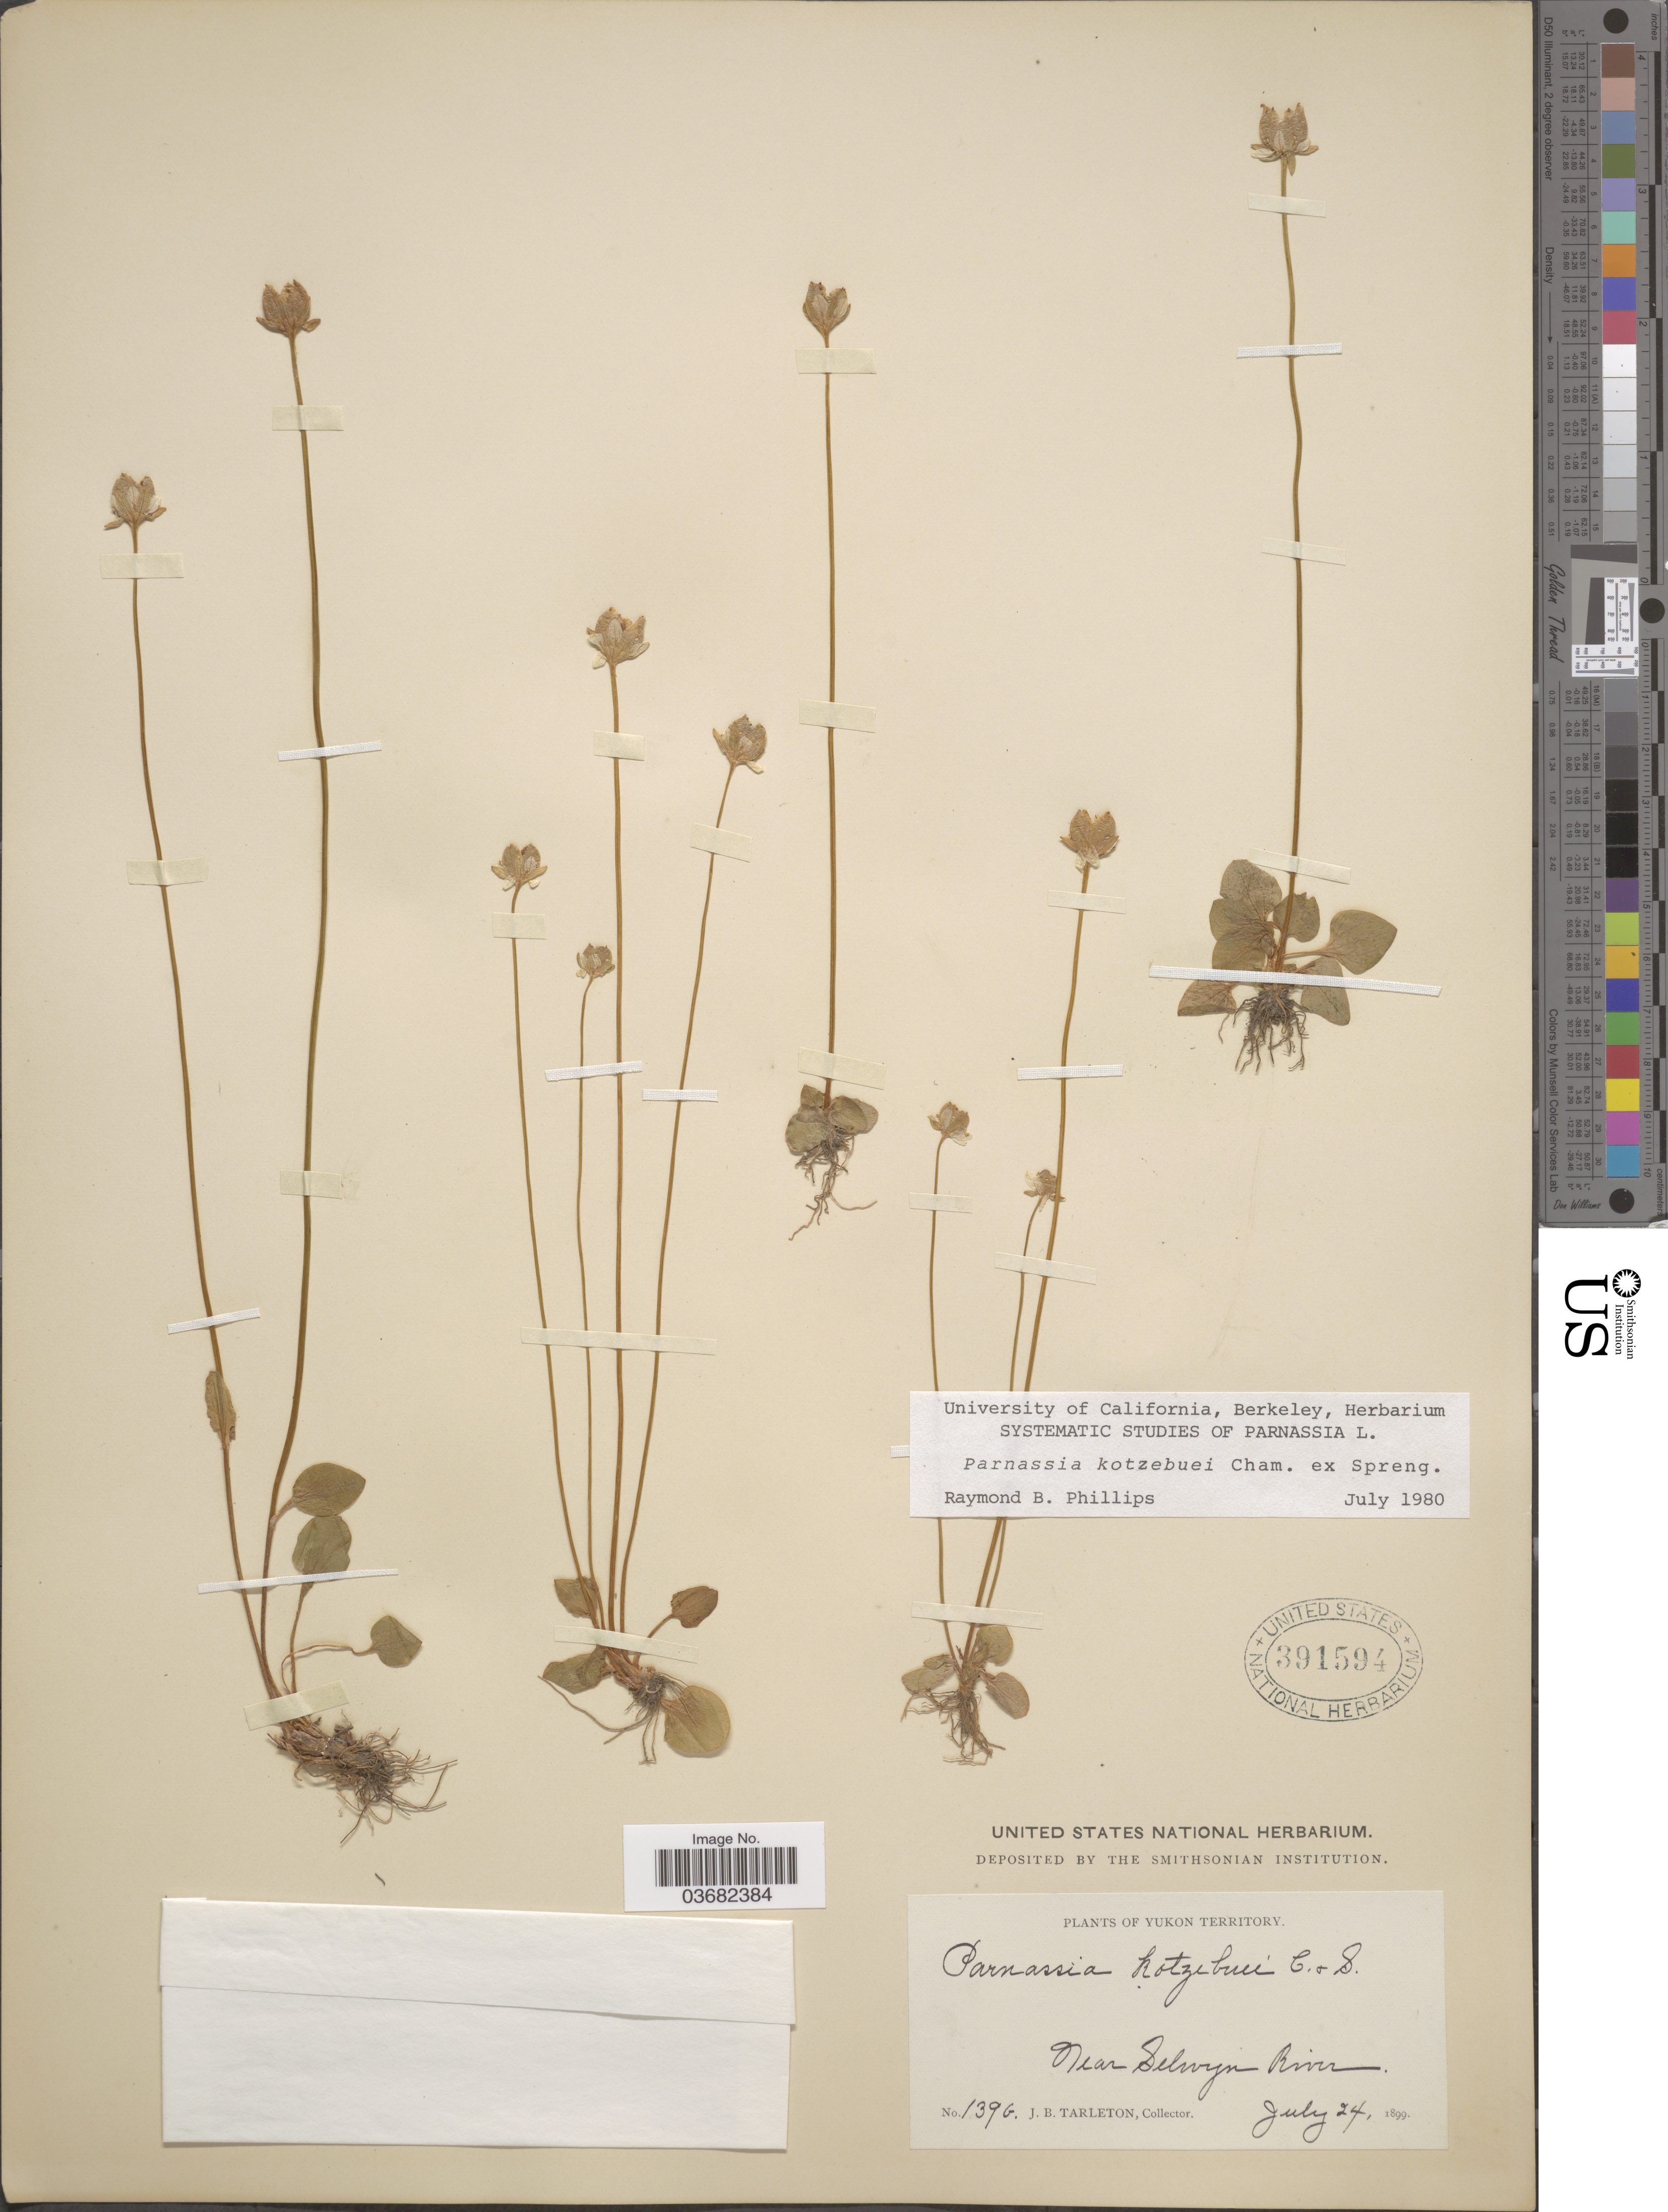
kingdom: Plantae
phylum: Tracheophyta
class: Magnoliopsida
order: Celastrales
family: Parnassiaceae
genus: Parnassia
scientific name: Parnassia kotzebuei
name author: Cham. ex Spreng.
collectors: J. Tarleton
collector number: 139b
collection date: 1899-07-27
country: Canada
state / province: Yukon Territory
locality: Near Selwyn River.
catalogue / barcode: US 391594